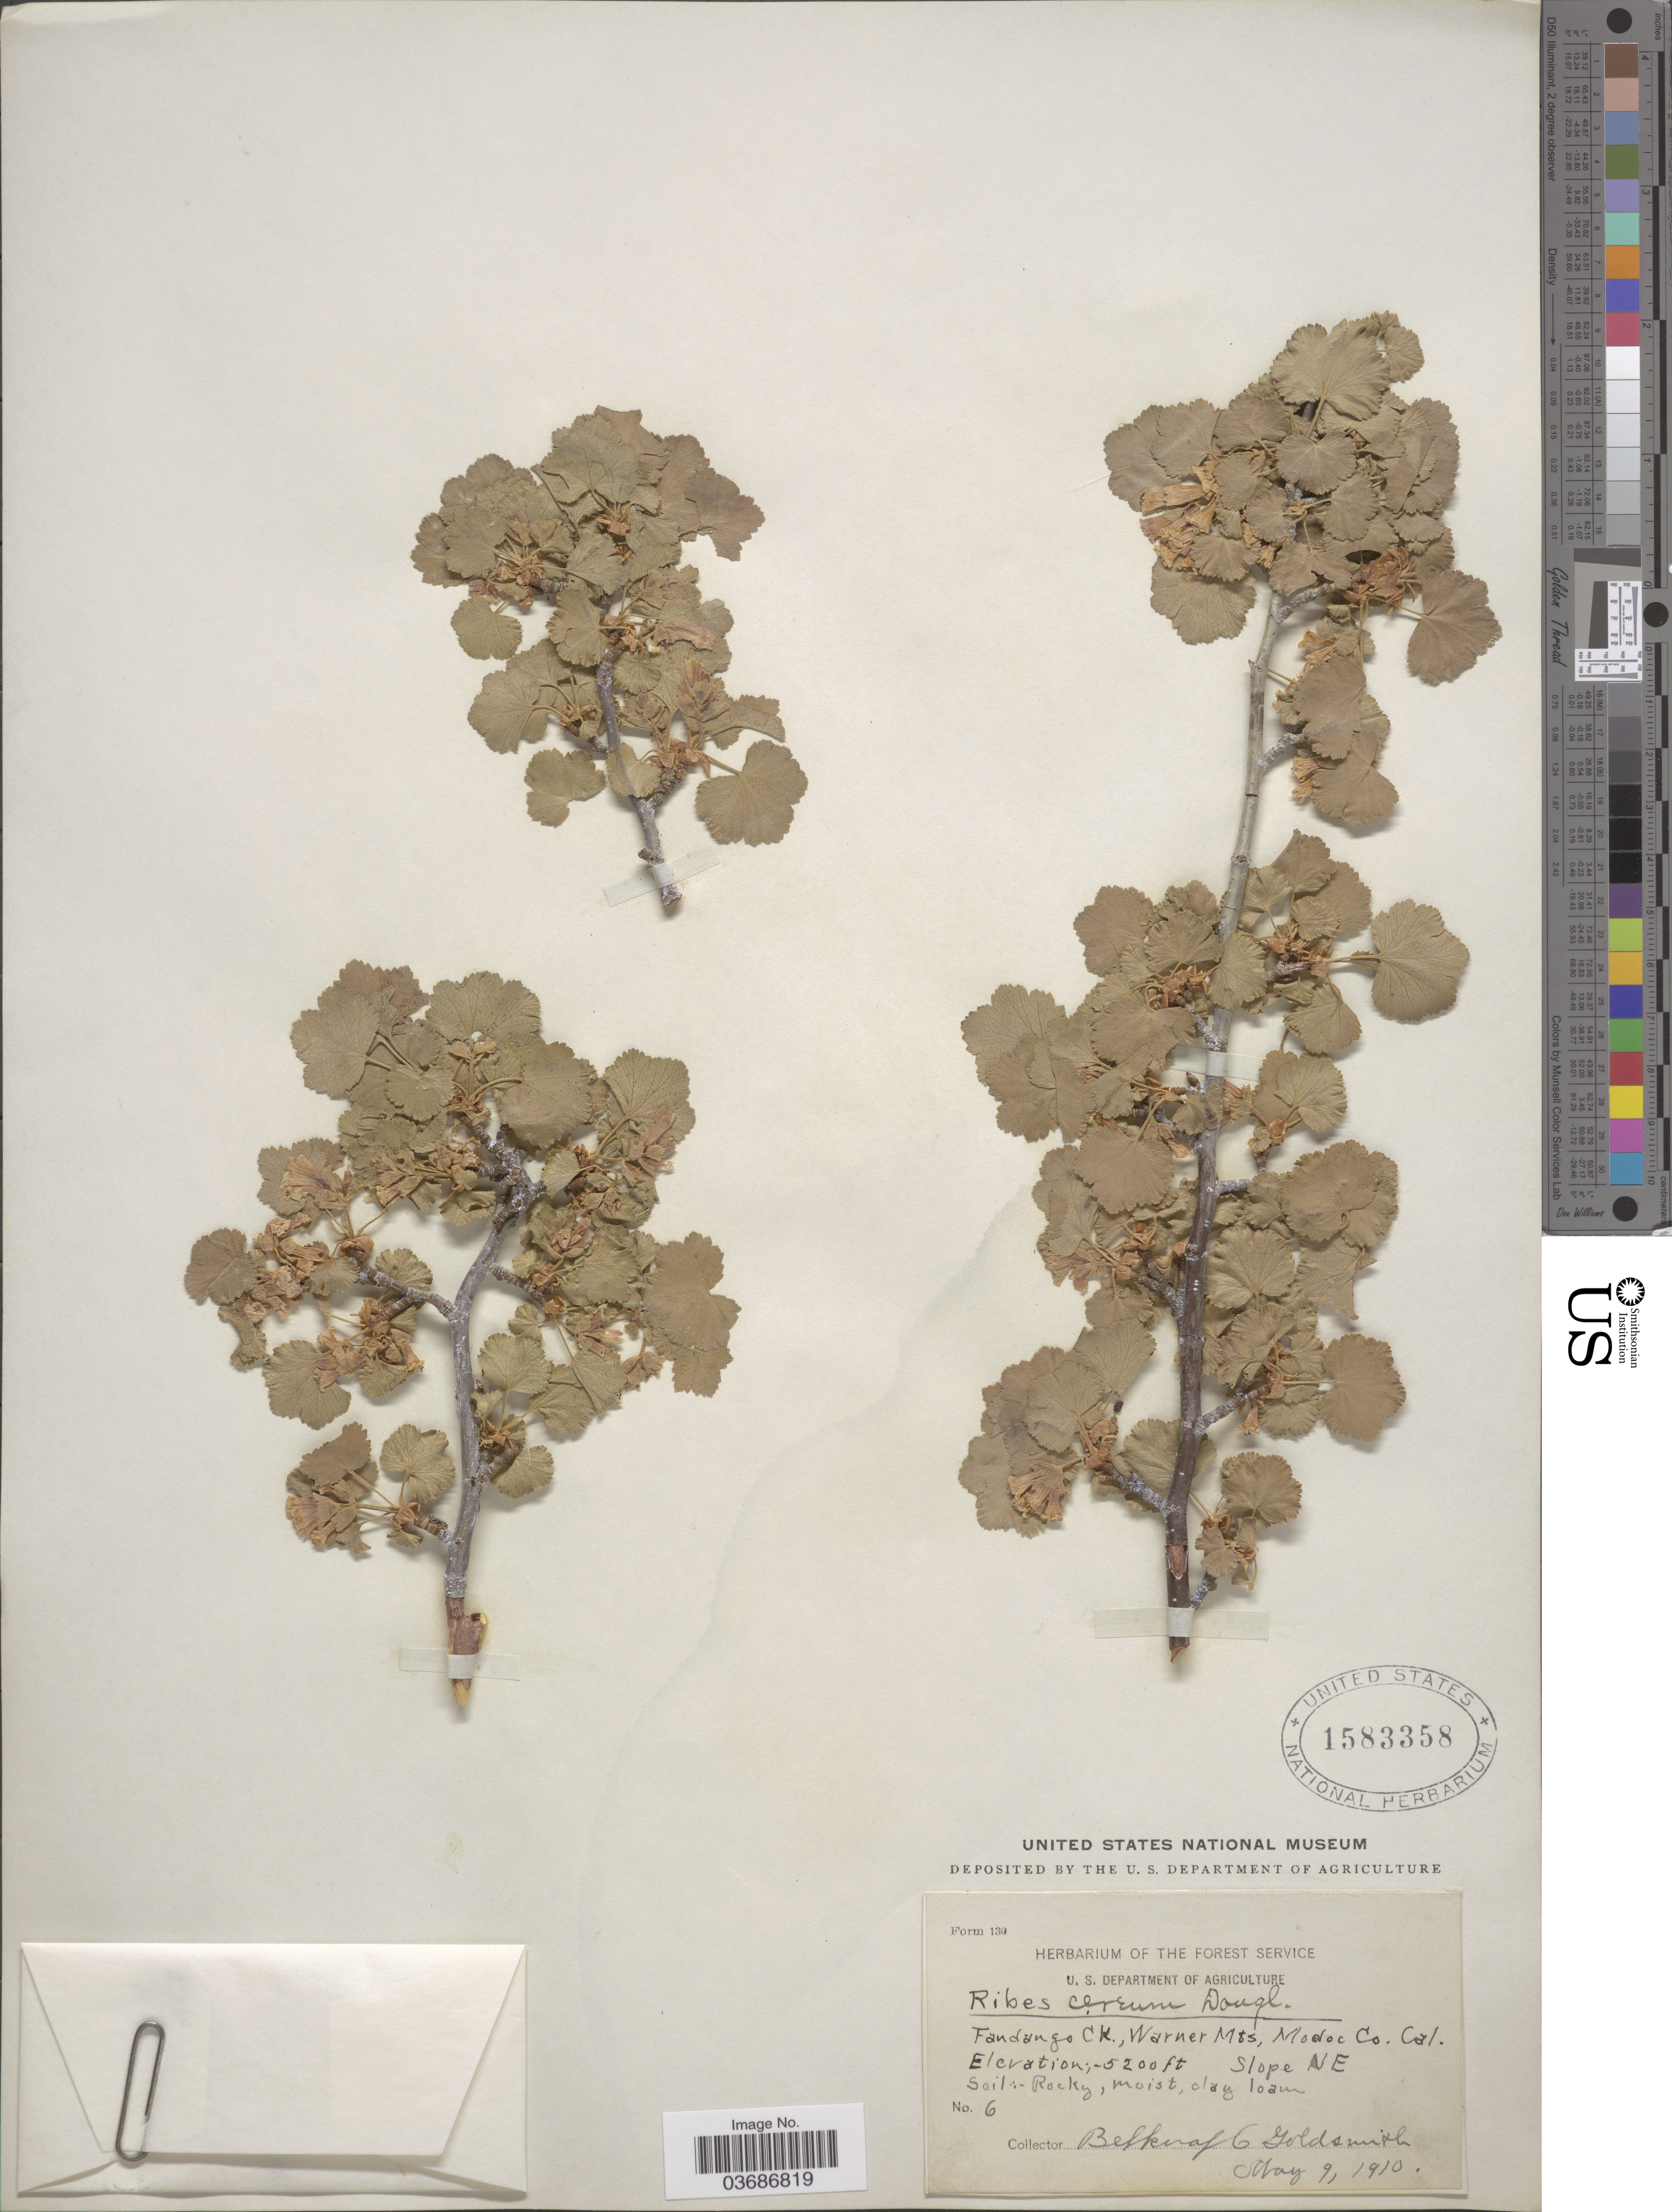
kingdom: Plantae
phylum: Tracheophyta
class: Magnoliopsida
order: Saxifragales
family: Grossulariaceae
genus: Ribes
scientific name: Ribes cereum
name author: Douglas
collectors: B. Goldsmith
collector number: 6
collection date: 1910-05-09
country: United States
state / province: California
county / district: Modoc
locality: Fandango Ck., Warner Mts., Modoc Co. Slope NE.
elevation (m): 1585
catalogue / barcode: US 1583358